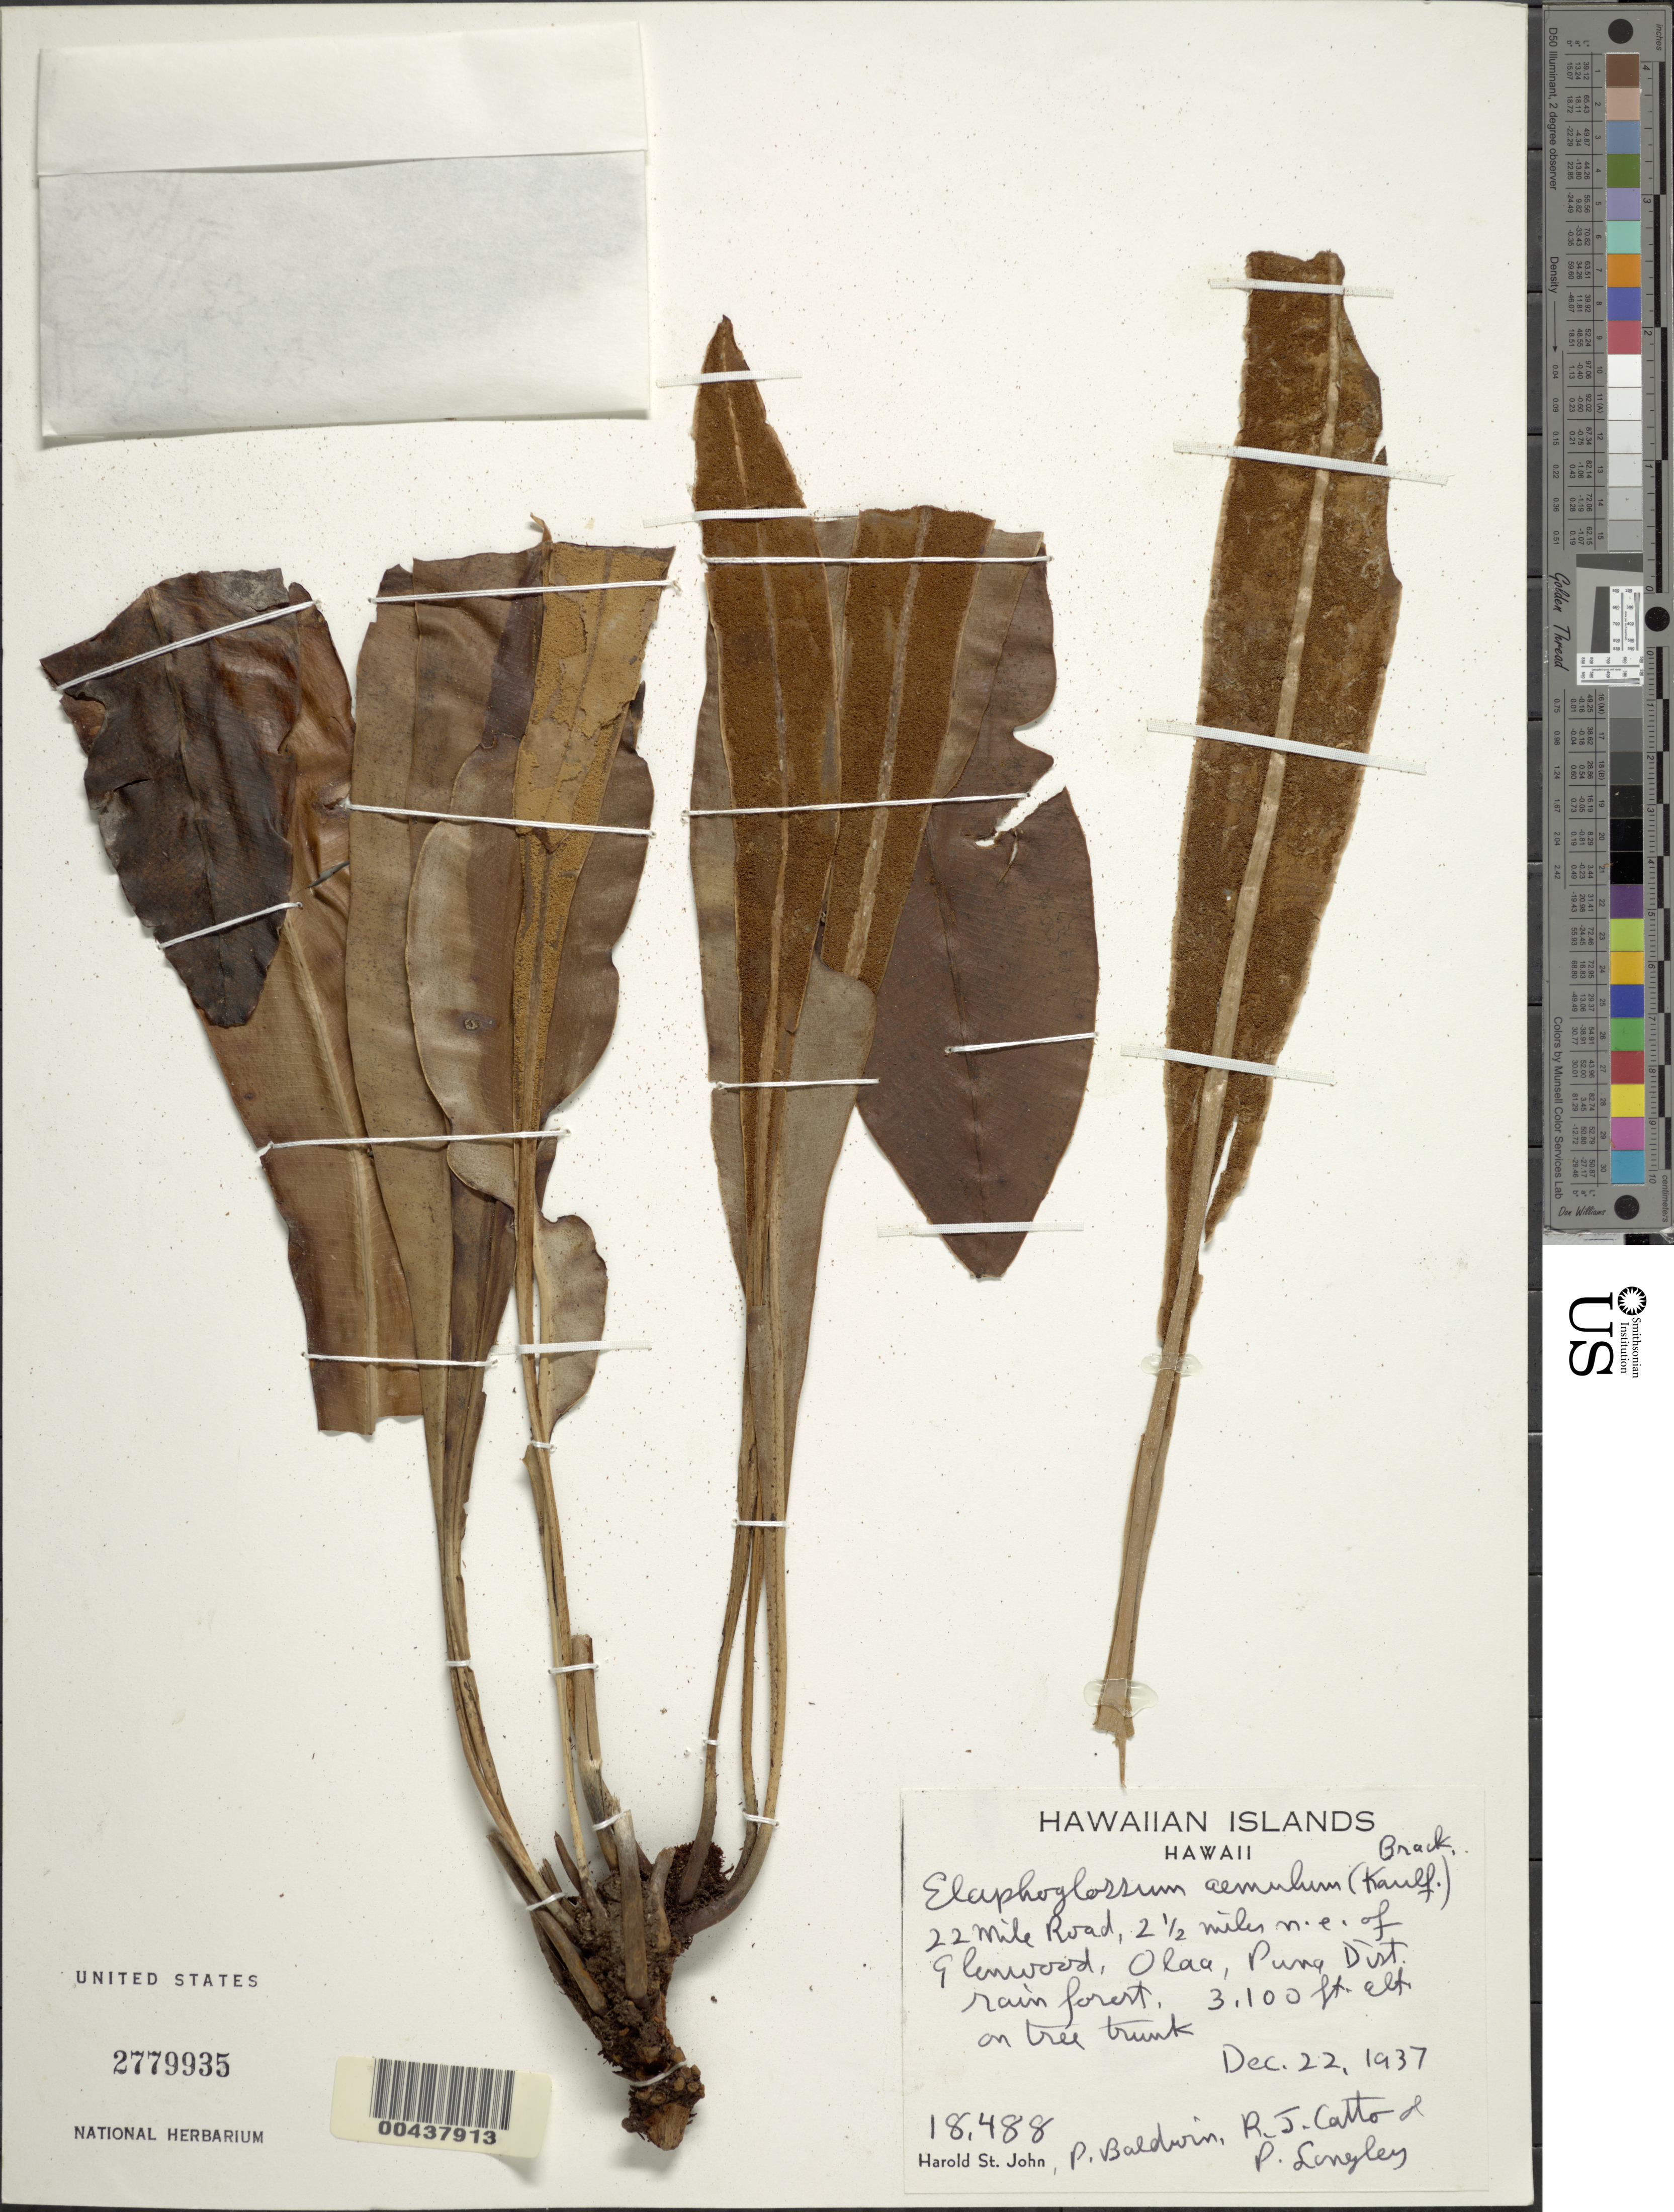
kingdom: Plantae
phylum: Tracheophyta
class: Polypodiopsida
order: Polypodiales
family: Dryopteridaceae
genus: Elaphoglossum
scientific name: Elaphoglossum aemulum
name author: (Kaulf.) Brack.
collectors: H. St. John, P. Baldwin, R. Catto & P. Langley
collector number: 18488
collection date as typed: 22 Dec 1937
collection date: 1937-12-22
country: United States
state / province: Hawaii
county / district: Hawaii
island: Hawaii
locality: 22 Mile Road, 2.5 mi NE of Glenwood, Olaa, Puna Dist.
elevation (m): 945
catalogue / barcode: US 2779935